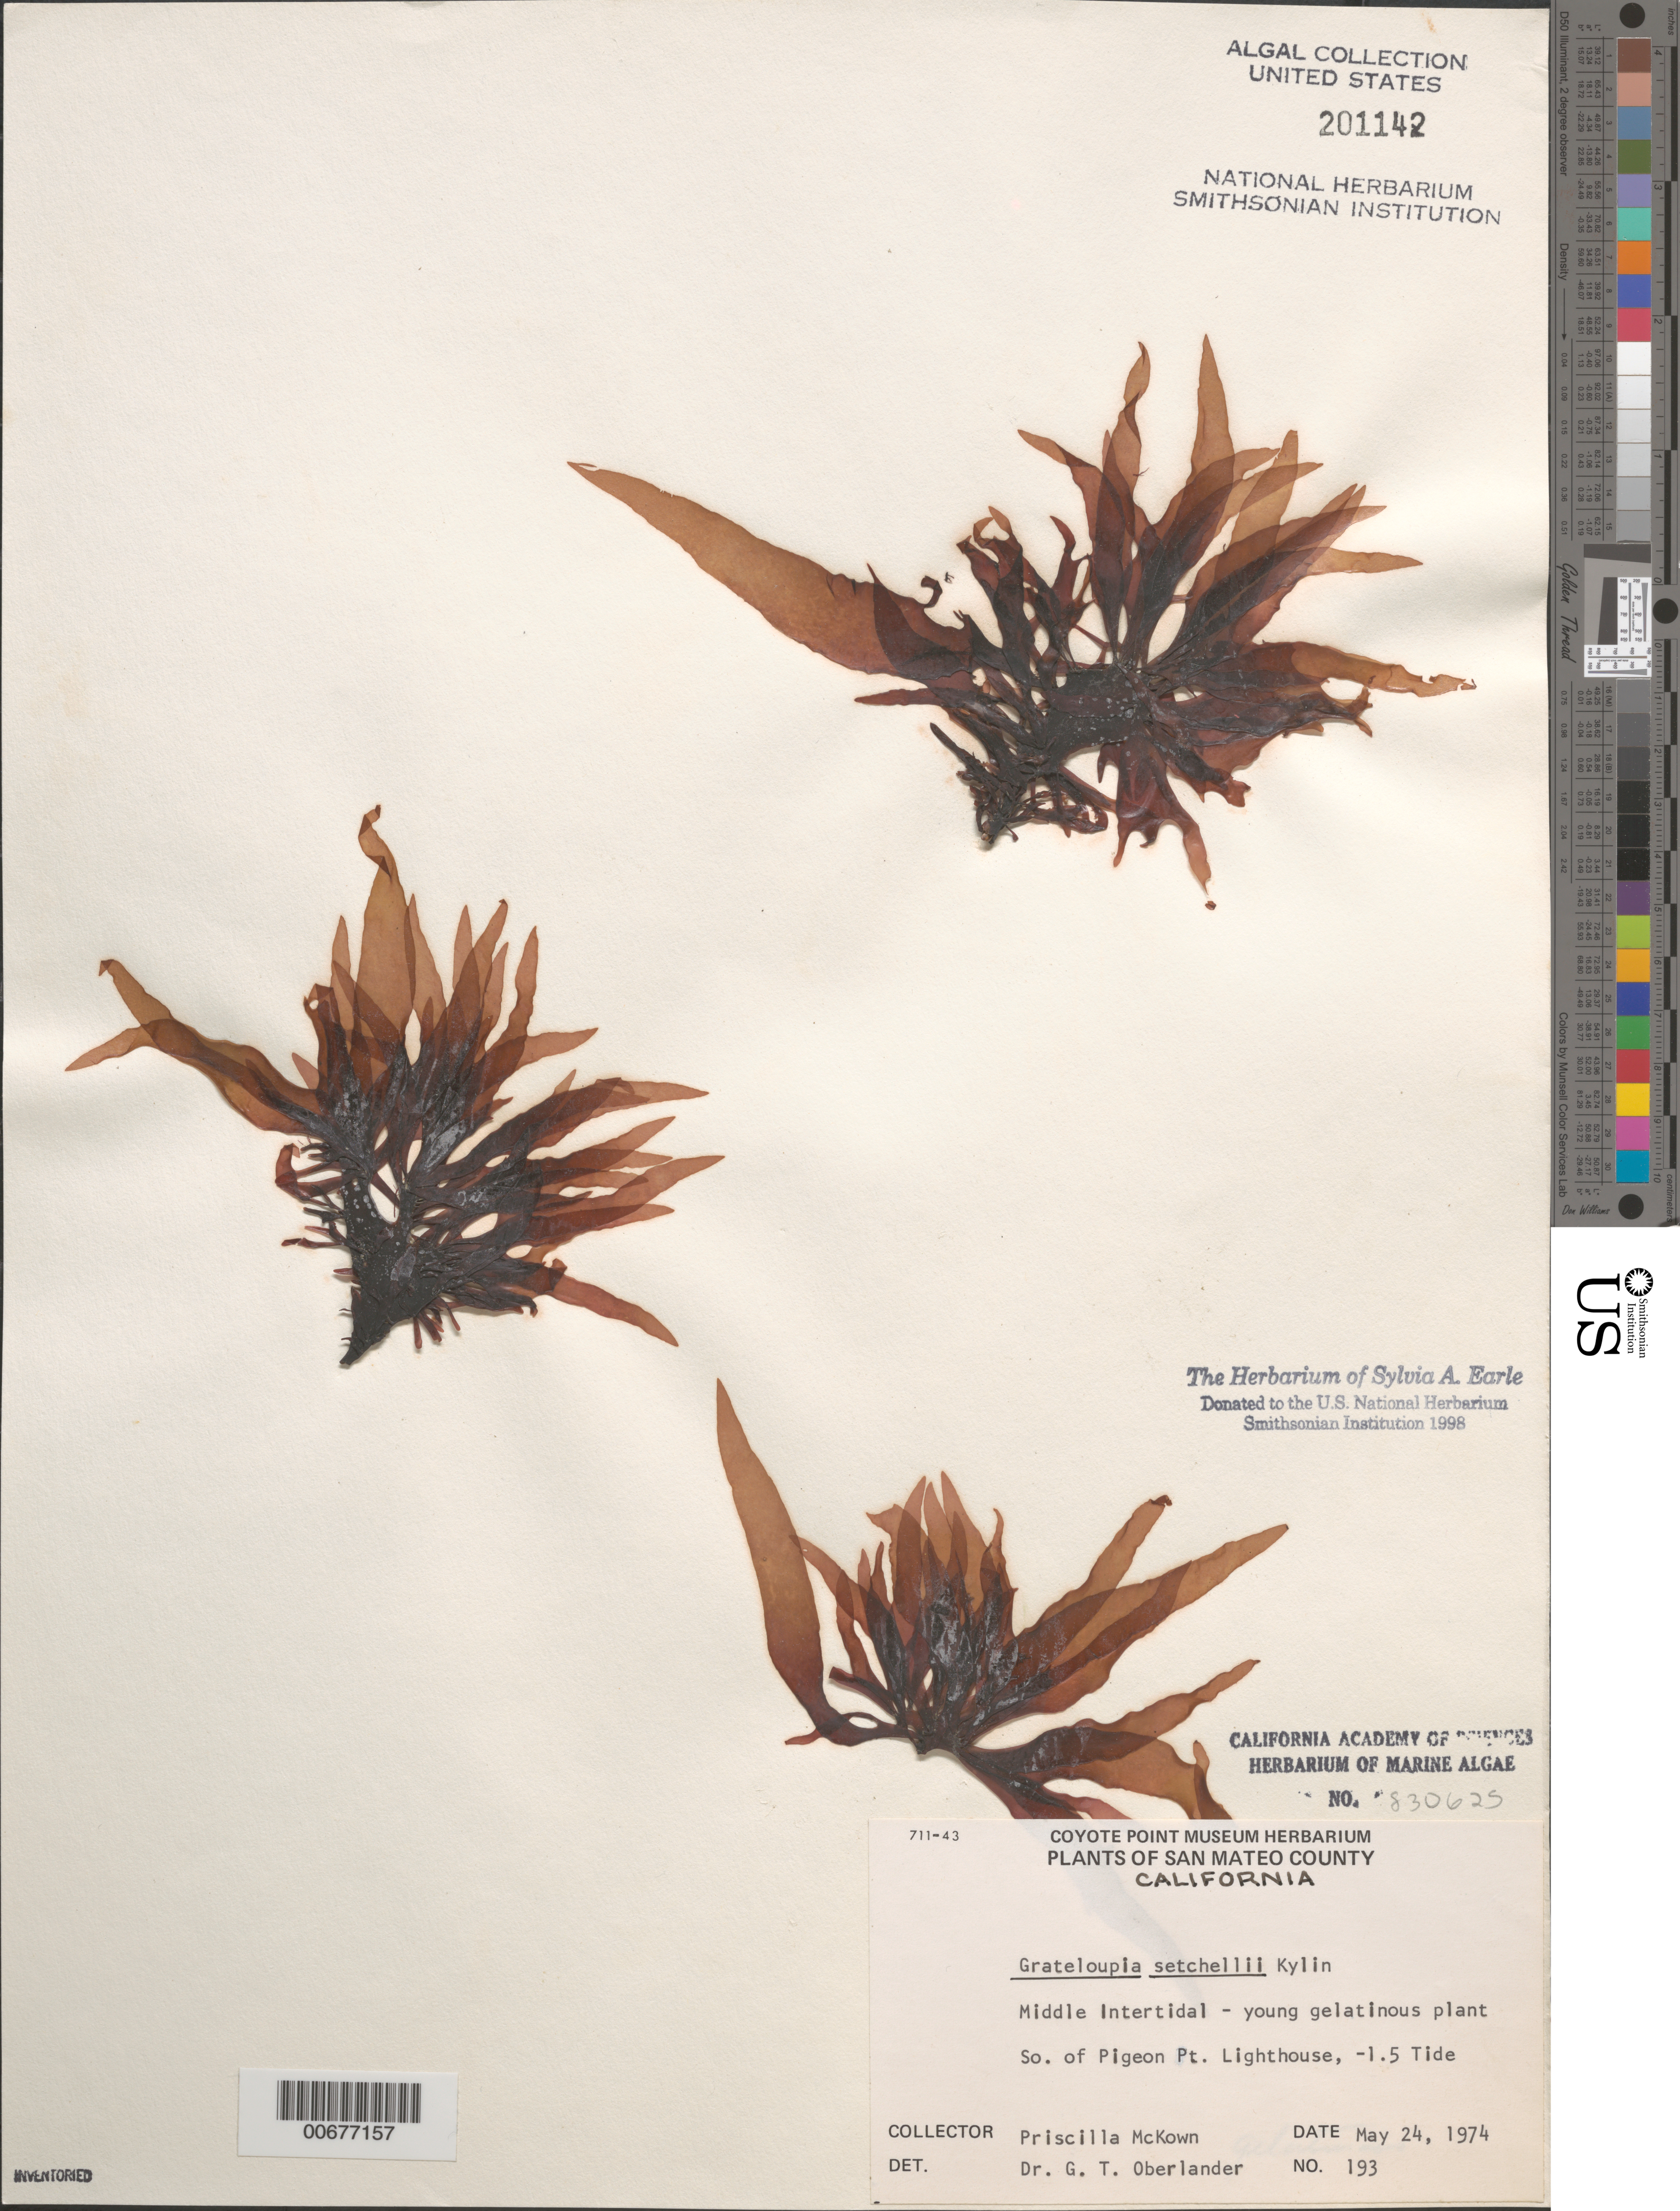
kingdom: Plantae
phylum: Rhodophyta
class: Florideophyceae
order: Halymeniales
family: Halymeniaceae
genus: Norrissia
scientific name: Norrissia setchellii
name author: (Kylin) M.S. Balakrishnan in Desikachary & Raja Rao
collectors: P. McKown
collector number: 193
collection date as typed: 24 May 1974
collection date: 1974-05-24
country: United States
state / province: California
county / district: San Mateo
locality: South of Pigeon Point Lighthouse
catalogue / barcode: US 201142